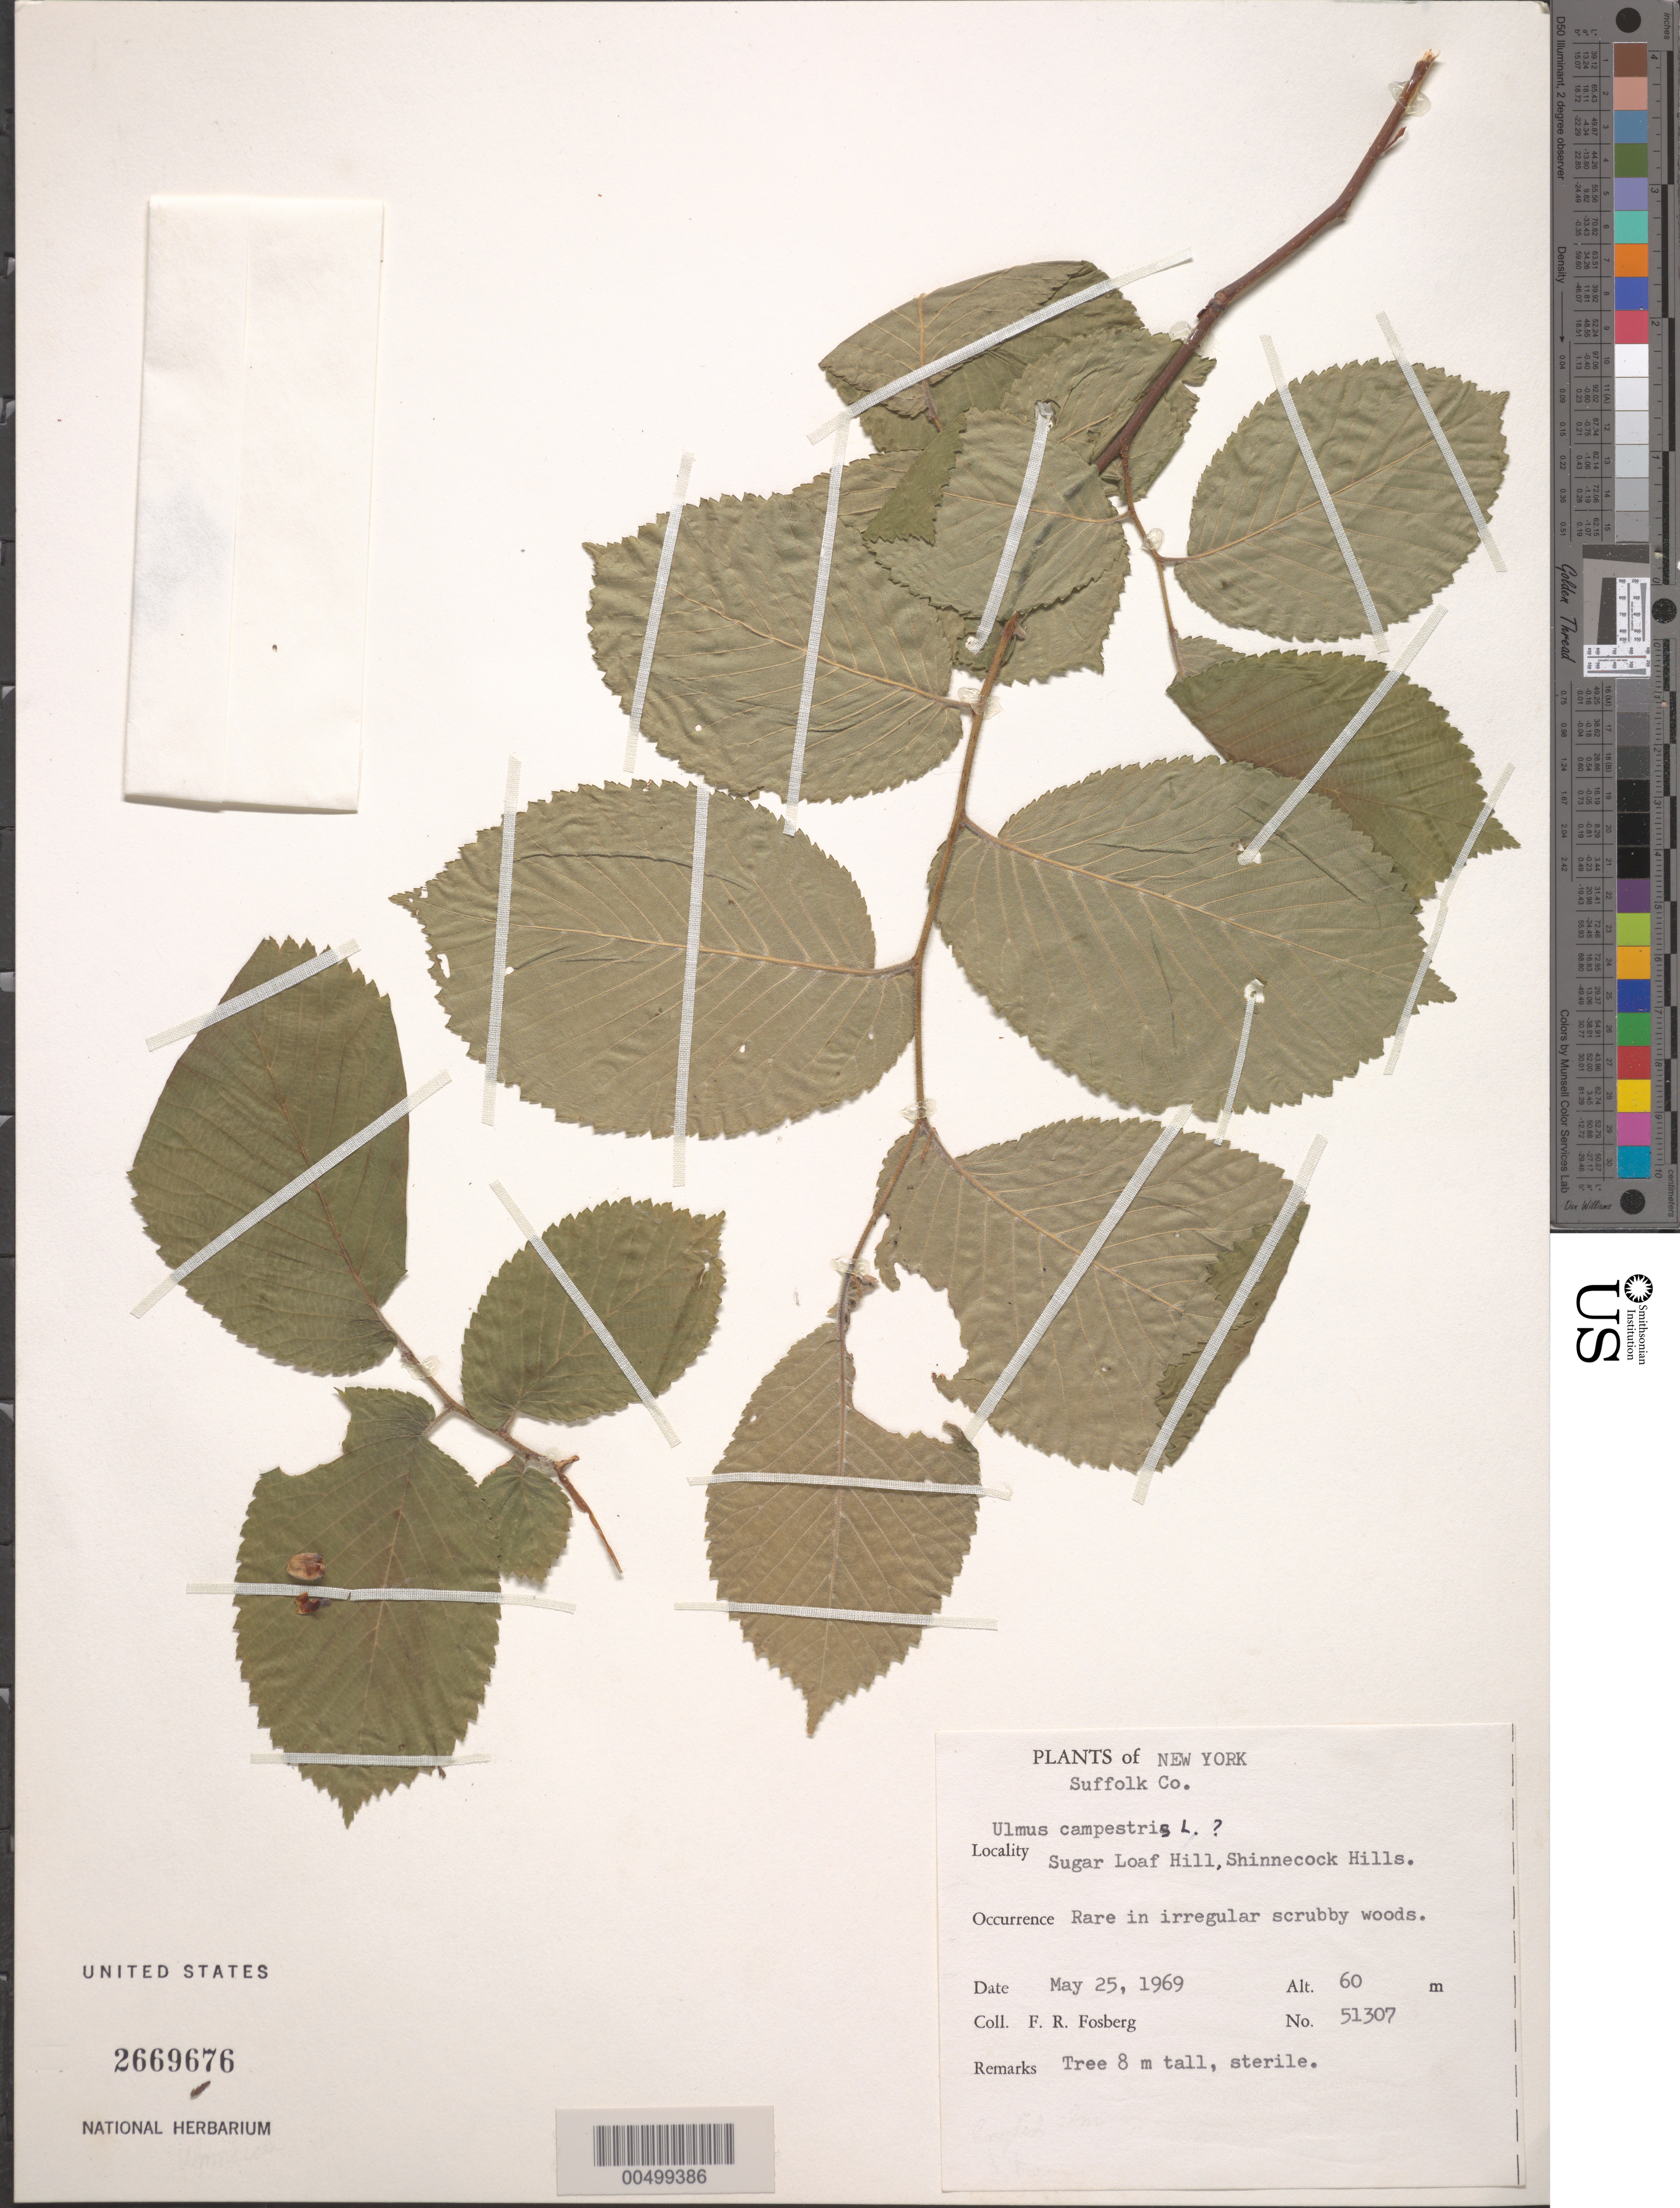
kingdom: Plantae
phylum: Tracheophyta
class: Magnoliopsida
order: Rosales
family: Ulmaceae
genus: Ulmus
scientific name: Ulmus procera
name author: Salisb.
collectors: F. R. Fosberg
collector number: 51307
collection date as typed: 25 May 1969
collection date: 1969-05-25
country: United States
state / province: New York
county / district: Suffolk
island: Long Island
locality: Sugar Loaf Hill, Shinnecock Hills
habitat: rare in irregular scrubby woods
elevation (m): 60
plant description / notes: Common name: English elm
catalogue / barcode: US 2669676